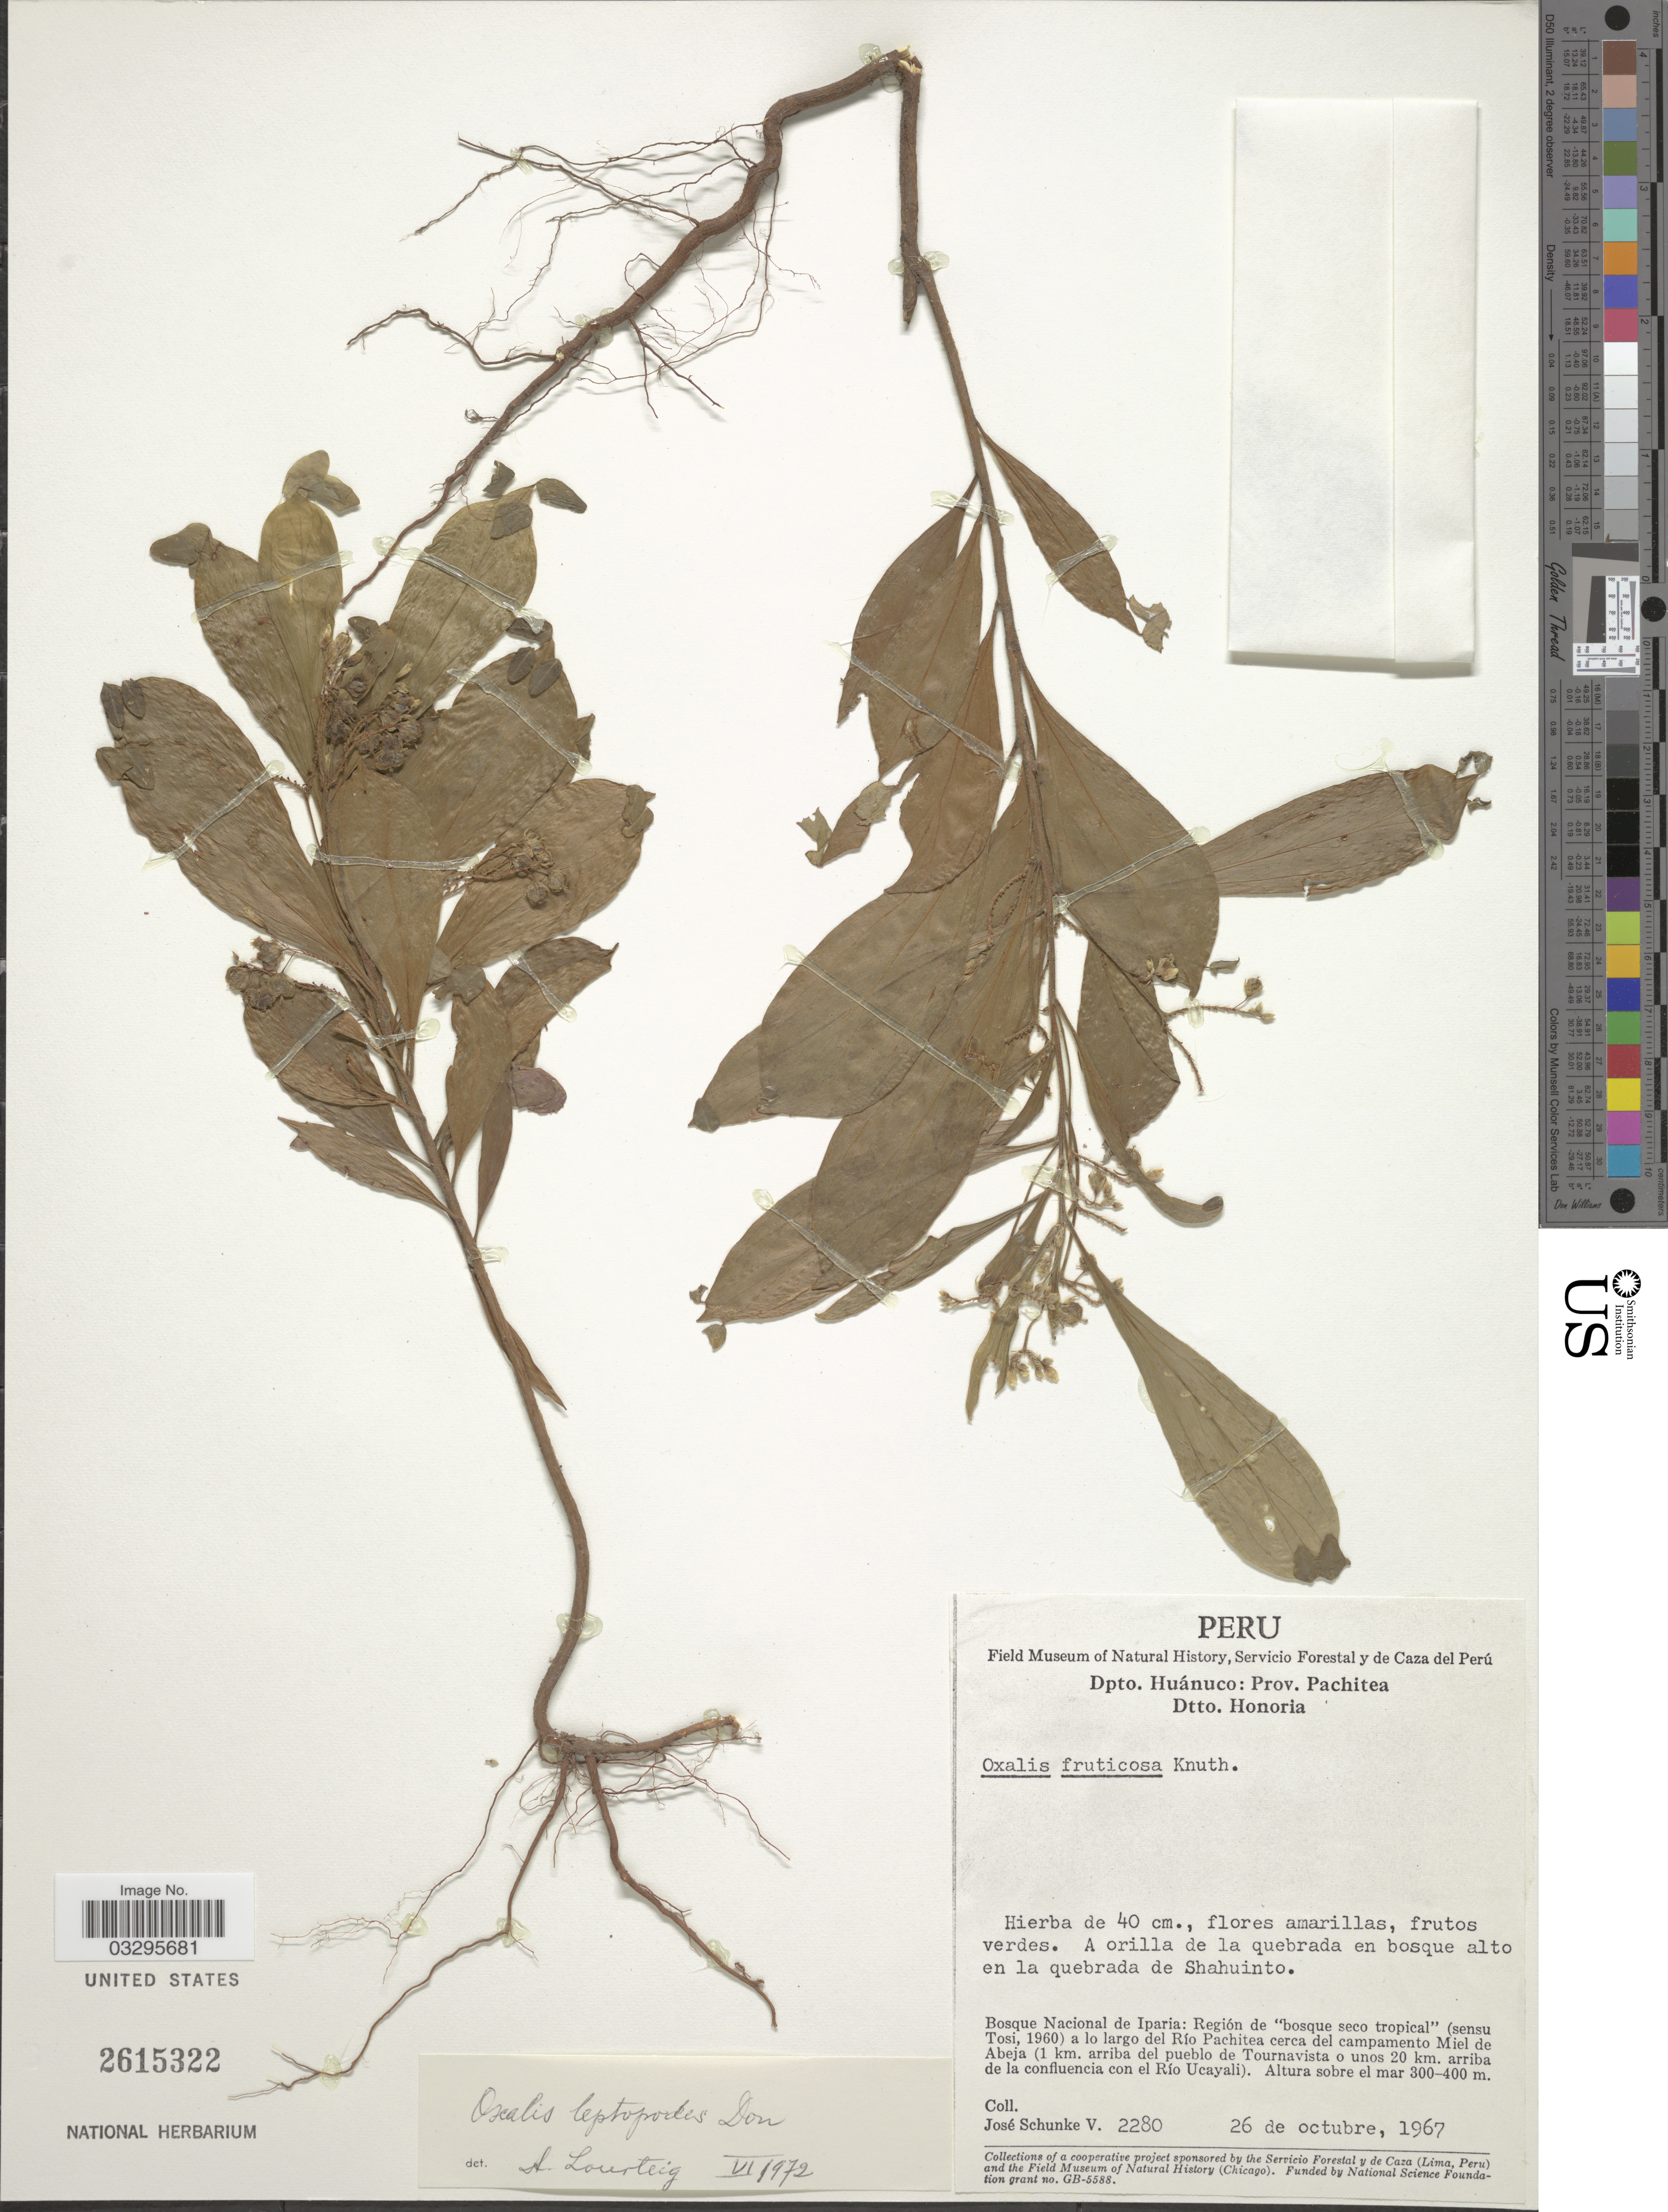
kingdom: Plantae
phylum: Tracheophyta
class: Magnoliopsida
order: Oxalidales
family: Oxalidaceae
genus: Oxalis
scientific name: Oxalis leptopodes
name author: G. Don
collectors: J. Schunke Vigo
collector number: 2280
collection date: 1967-10-26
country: Peru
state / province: Huánuco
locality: Dpto. Huánuco: Prov. Pachitea, Dtto. Honoria, A orilla de la quebrada en bosque alto en la quebrada de Shahuinto, Bosque Nacional de Iparia: Región de "bosque seco tropical" (sensu Tosi, 1960) a lo largo del Río Pachitea cerca del campamento Miel de Abeja (1 km, arriba del pueblo de Tournavista o unos 20 km. arriba de la confluencia con el Río Ucayali).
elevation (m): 300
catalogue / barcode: US 2615322